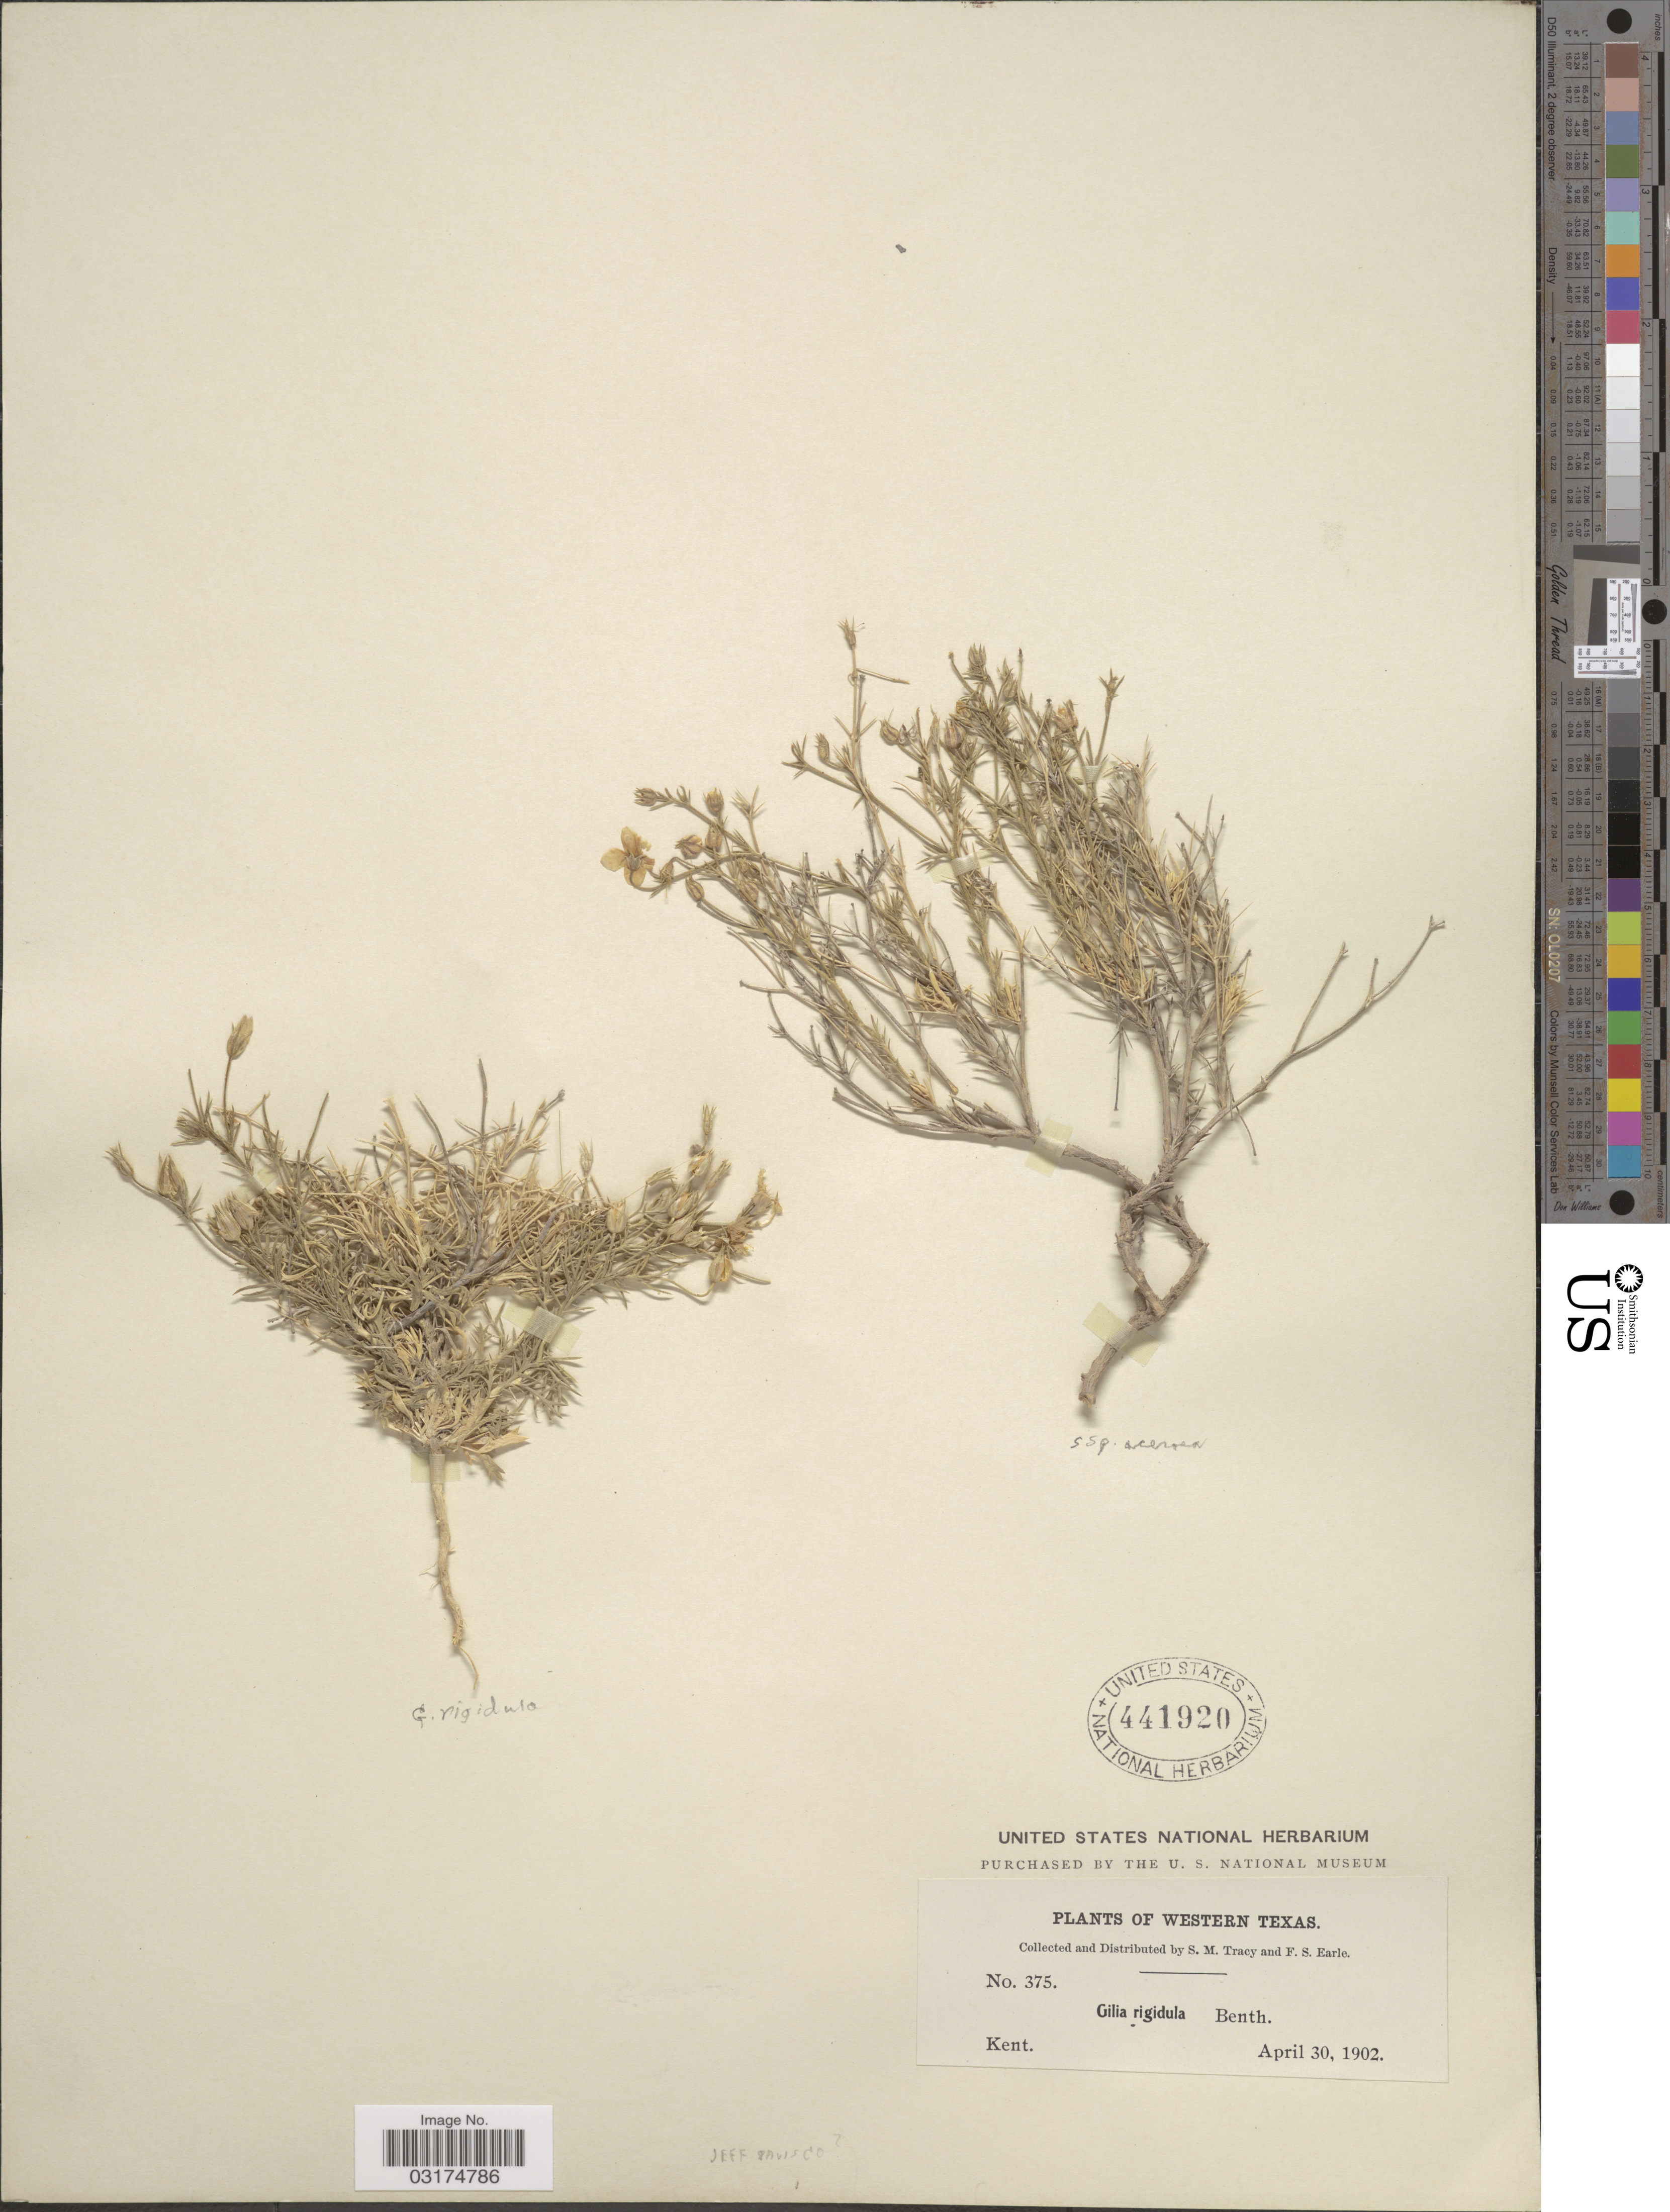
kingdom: Plantae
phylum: Tracheophyta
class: Magnoliopsida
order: Ericales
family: Polemoniaceae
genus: Giliastrum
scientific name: Giliastrum acerosum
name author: (A. Gray) Rydb.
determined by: Strong, Mark T., (BOT), Smithsonian Institution - National Museum of Natural History (UNITED STATES)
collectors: S. M. Tracy & F. S. Earle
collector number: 375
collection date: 1902-04-30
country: United States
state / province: Texas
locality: Western Texas. Kent. [unsure placement] Jeff Davis Co [unsure placement].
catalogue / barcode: US 441920